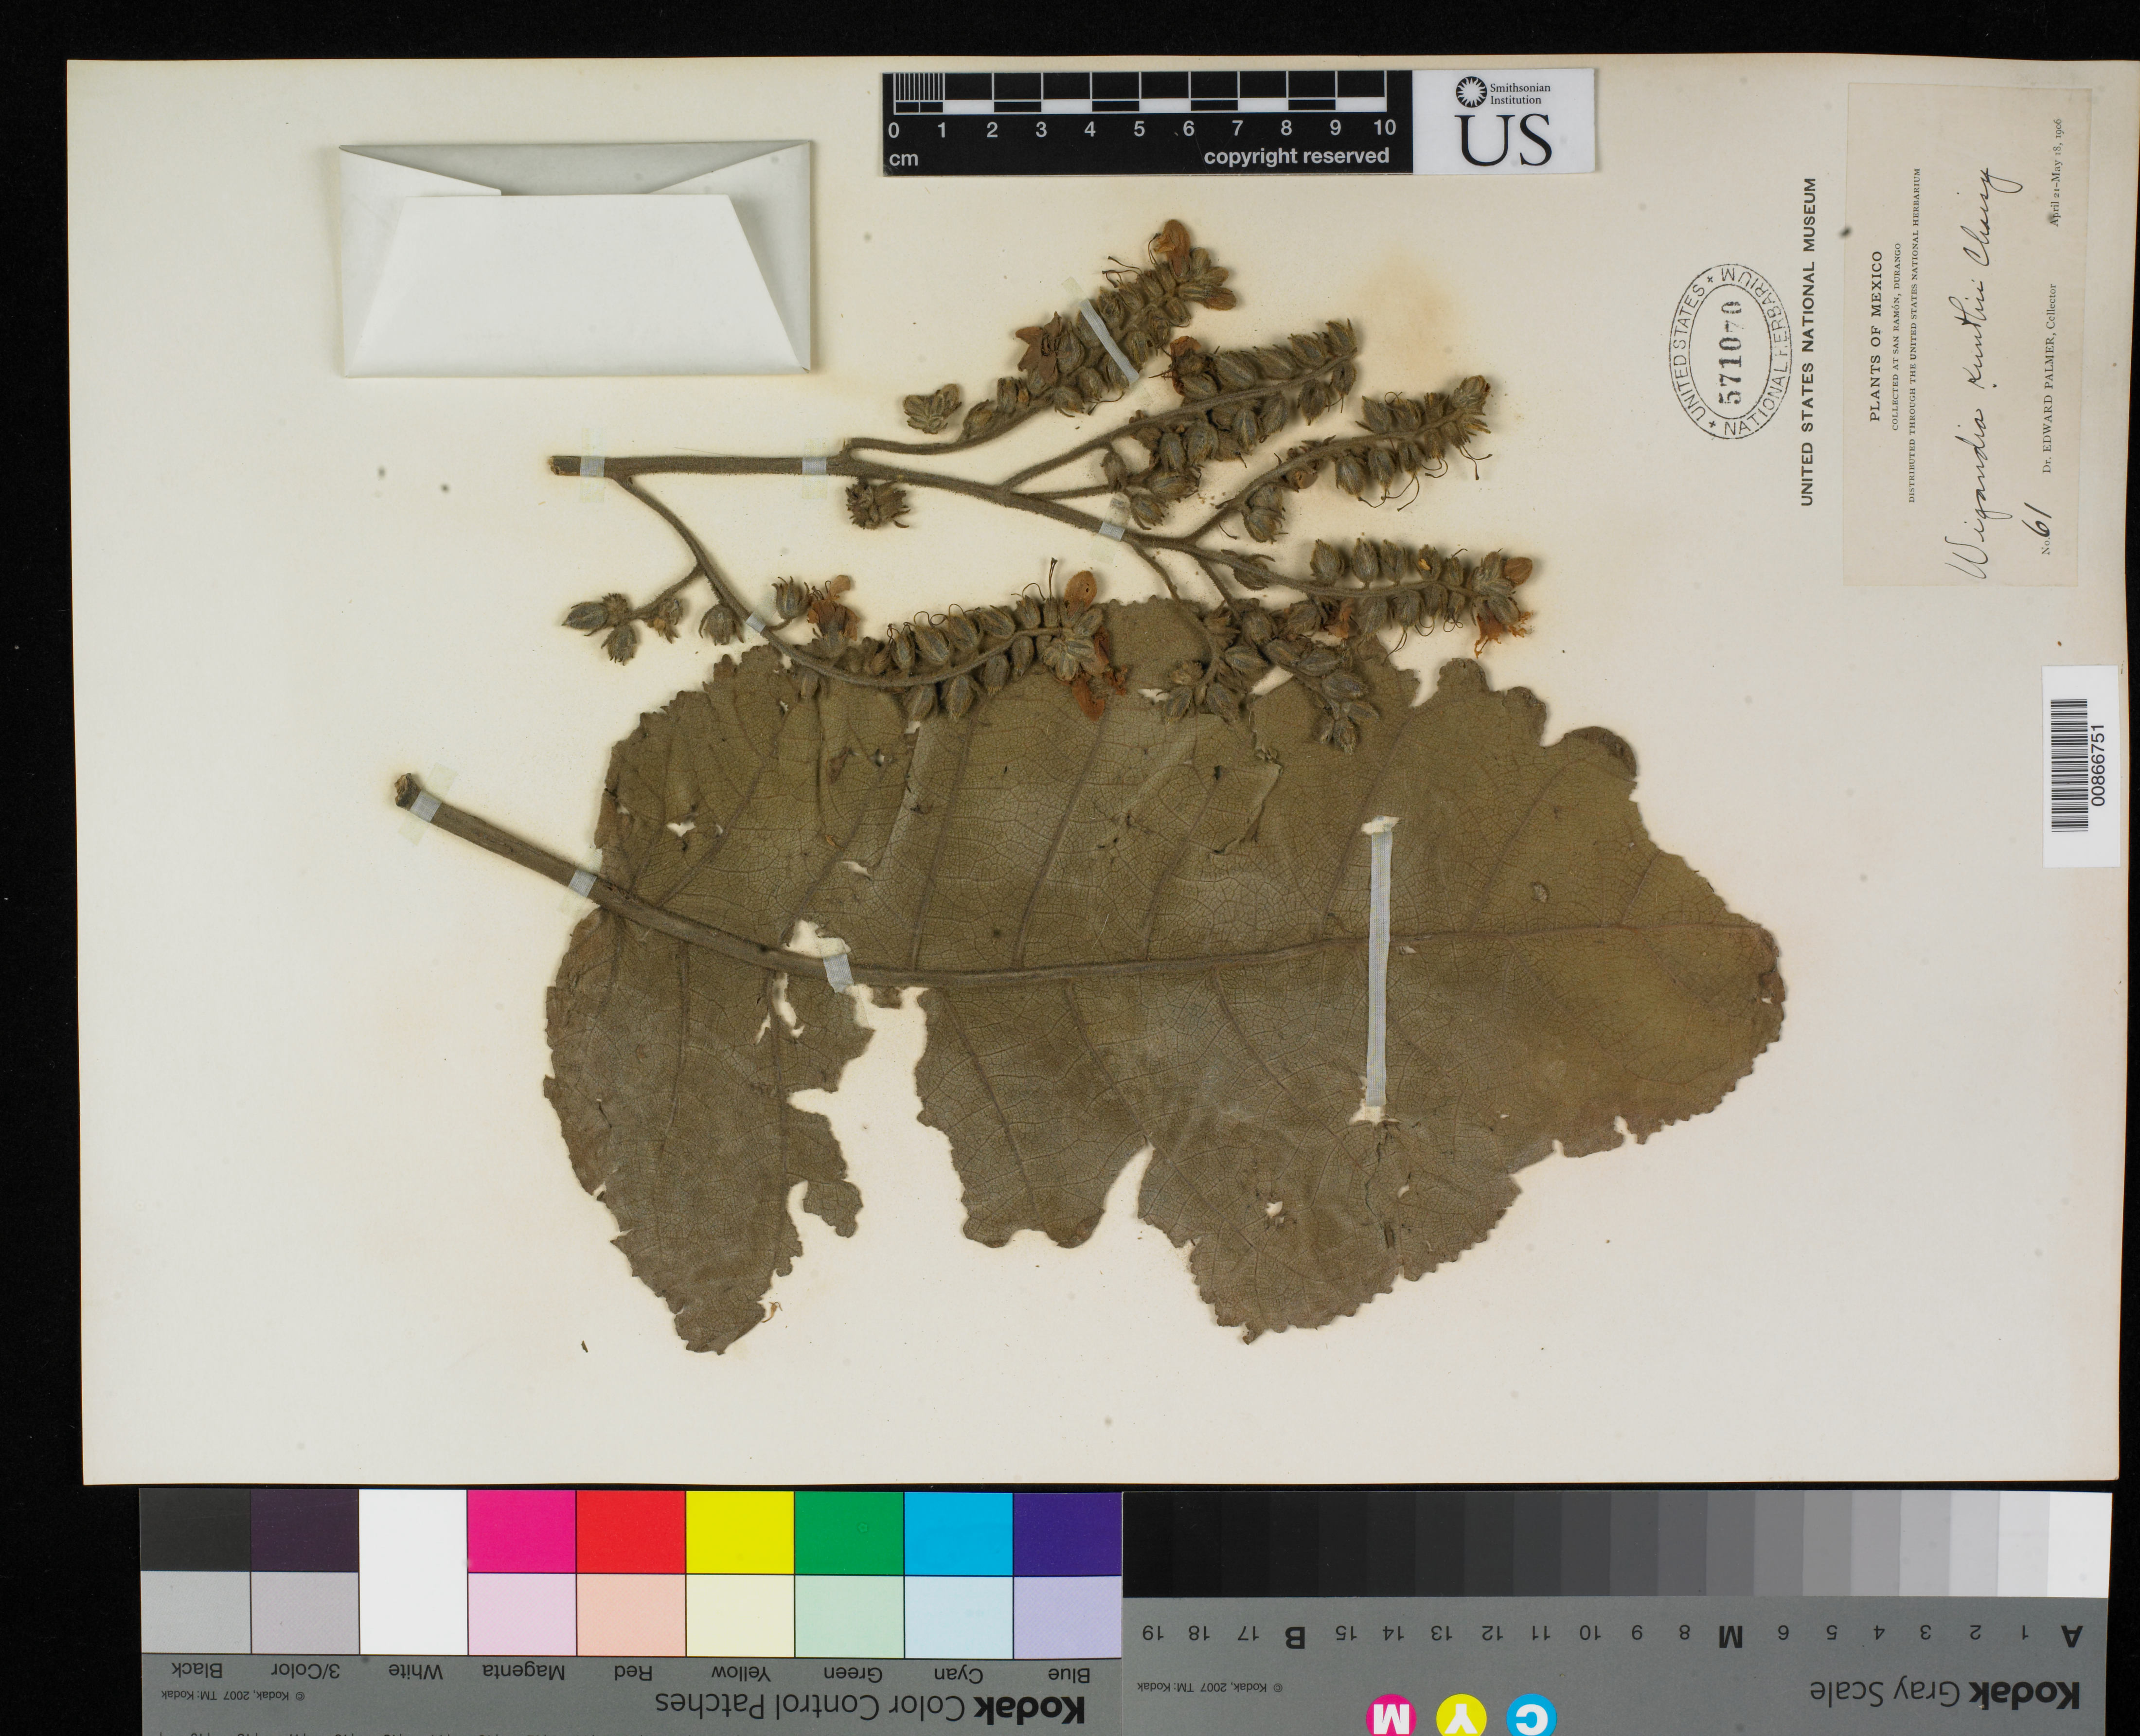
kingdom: Plantae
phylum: Tracheophyta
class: Magnoliopsida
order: Boraginales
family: Namaceae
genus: Wigandia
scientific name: Wigandia kunthii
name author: Choisy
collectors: E. Palmer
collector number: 61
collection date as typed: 21 Apr 1906 to 18 May 1906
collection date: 1906-04-21/1906-05-18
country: Mexico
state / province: Durango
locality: San Ramón, Durango.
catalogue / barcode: US 571070